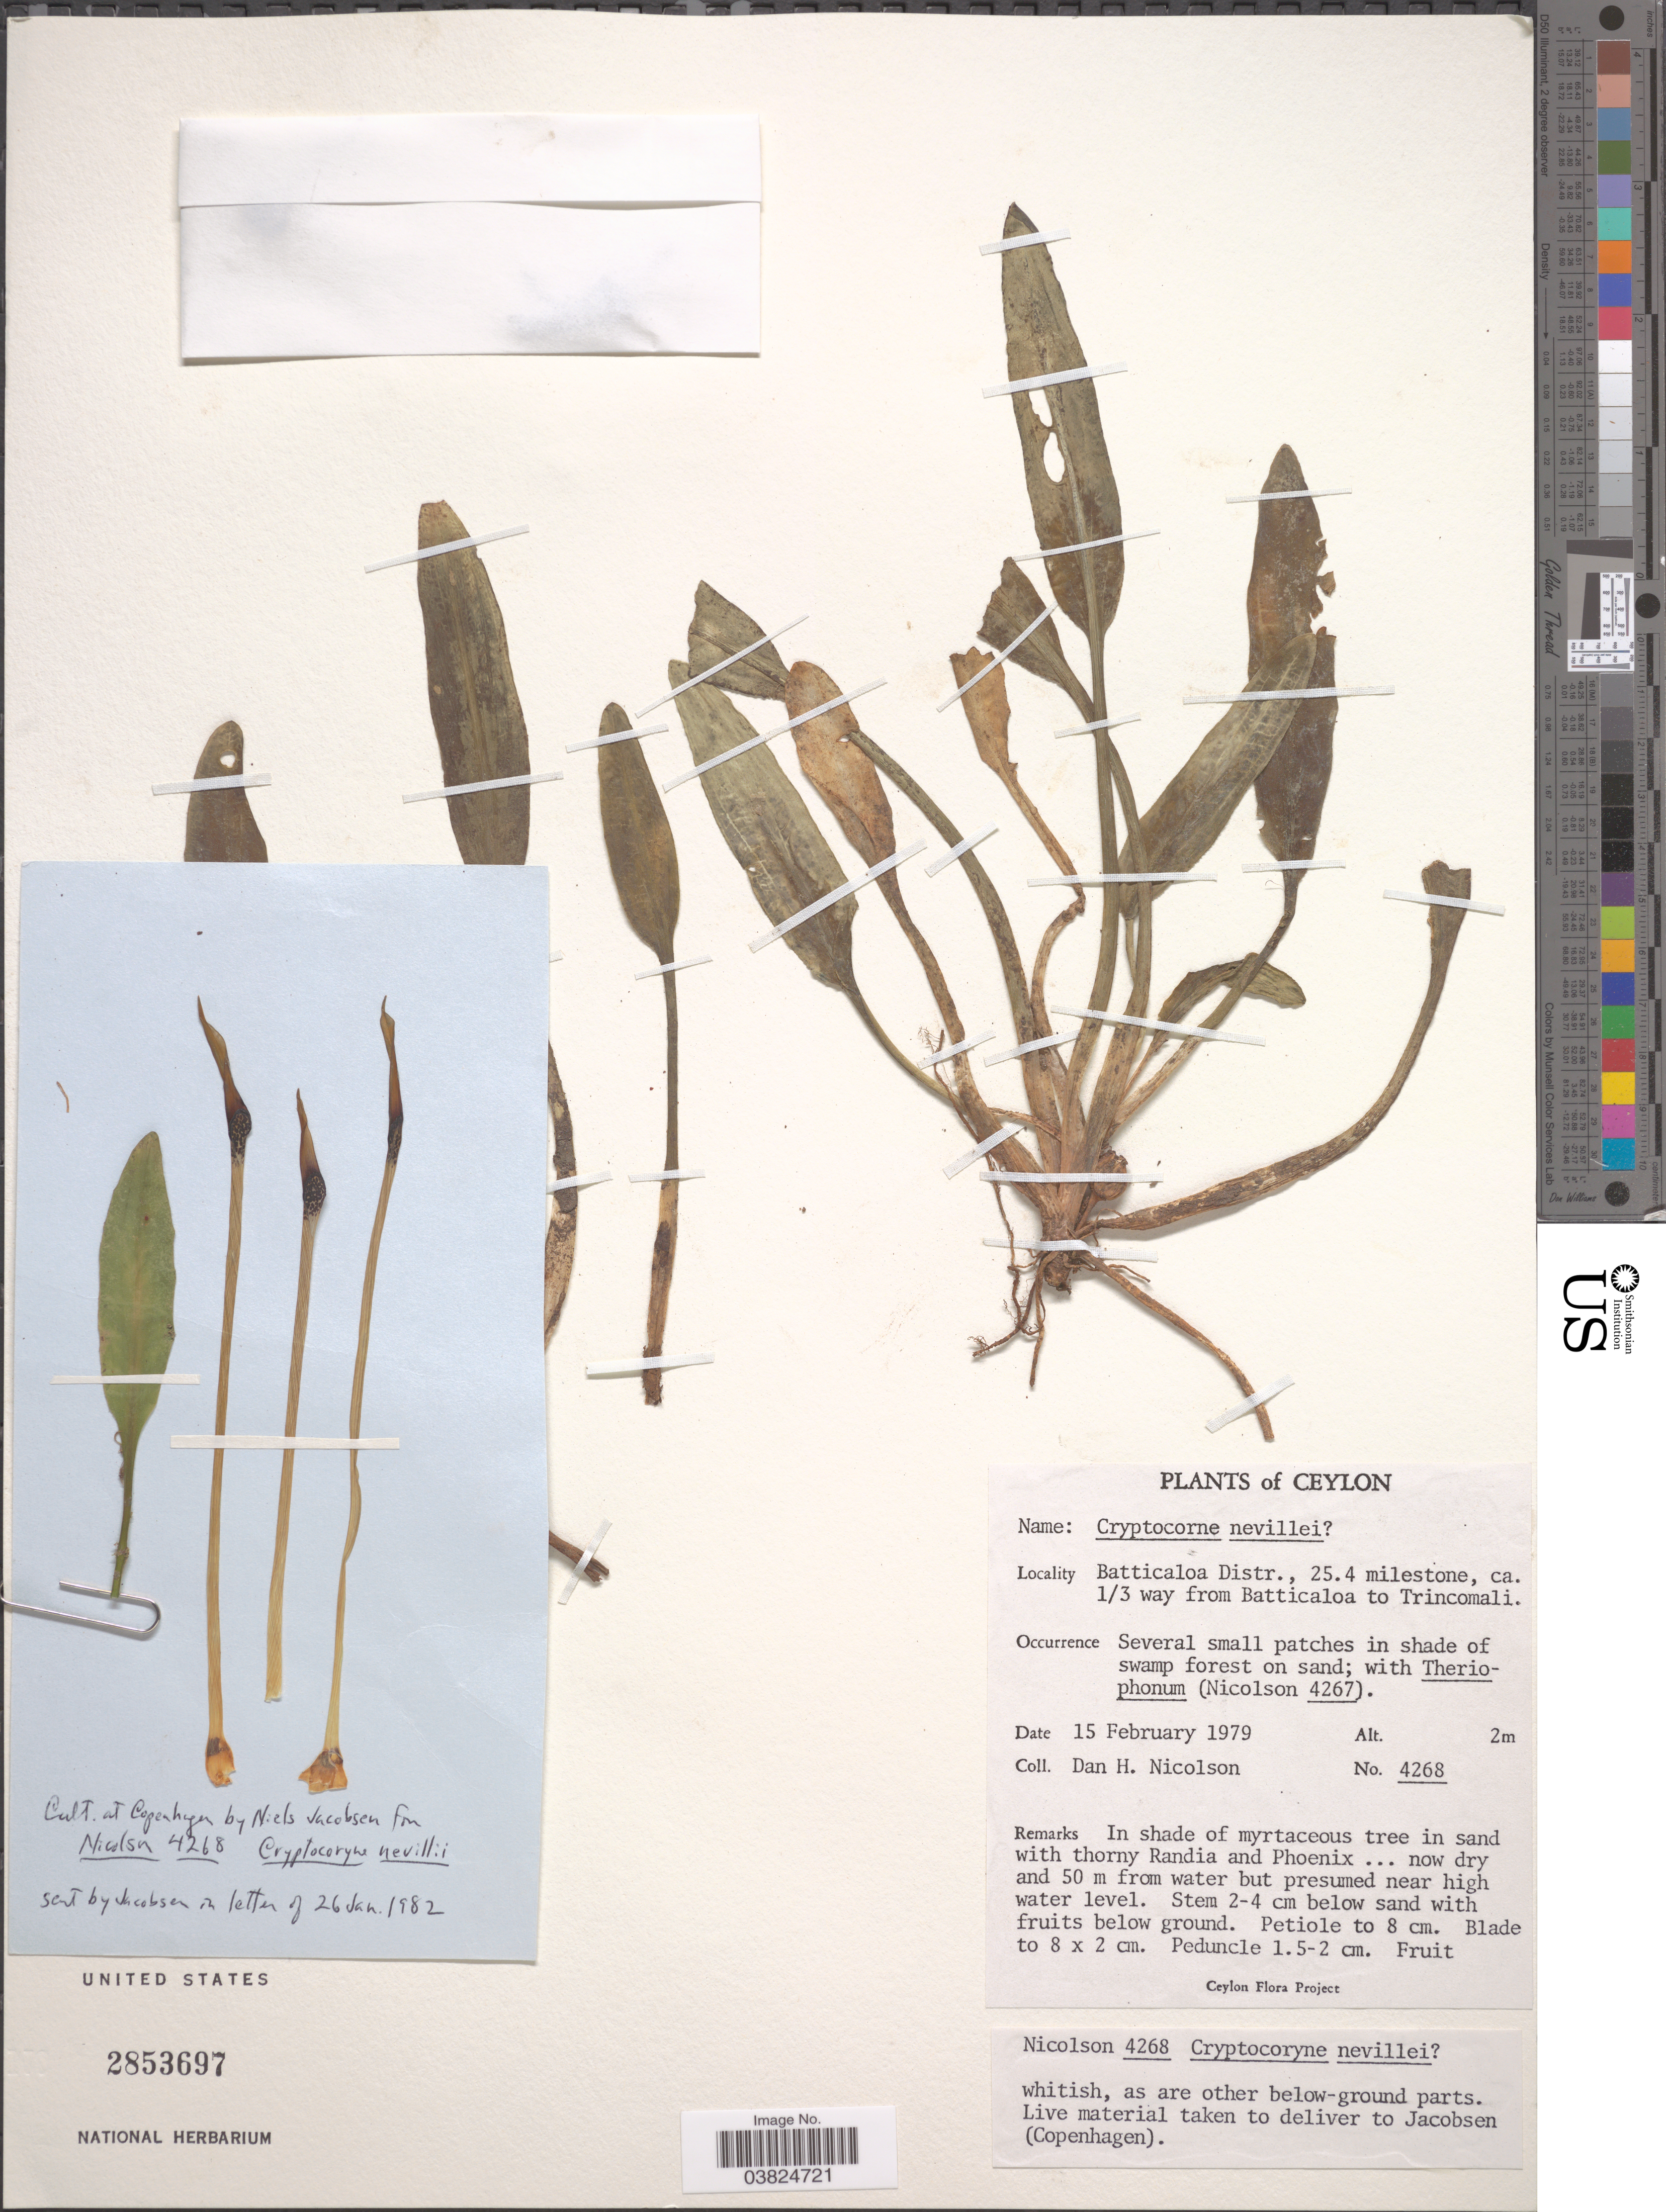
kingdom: Plantae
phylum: Tracheophyta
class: Liliopsida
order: Alismatales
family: Araceae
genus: Cryptocoryne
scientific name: Cryptocoryne nevillii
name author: Trimen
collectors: D. H. Nicolson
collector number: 4268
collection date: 1979-02-15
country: Sri Lanka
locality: Ceylon. Batticaloa Distr., 25.4 milestone, ca. 1/3 way from Batticaloa to Trincomali.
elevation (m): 2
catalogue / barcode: US 2853697